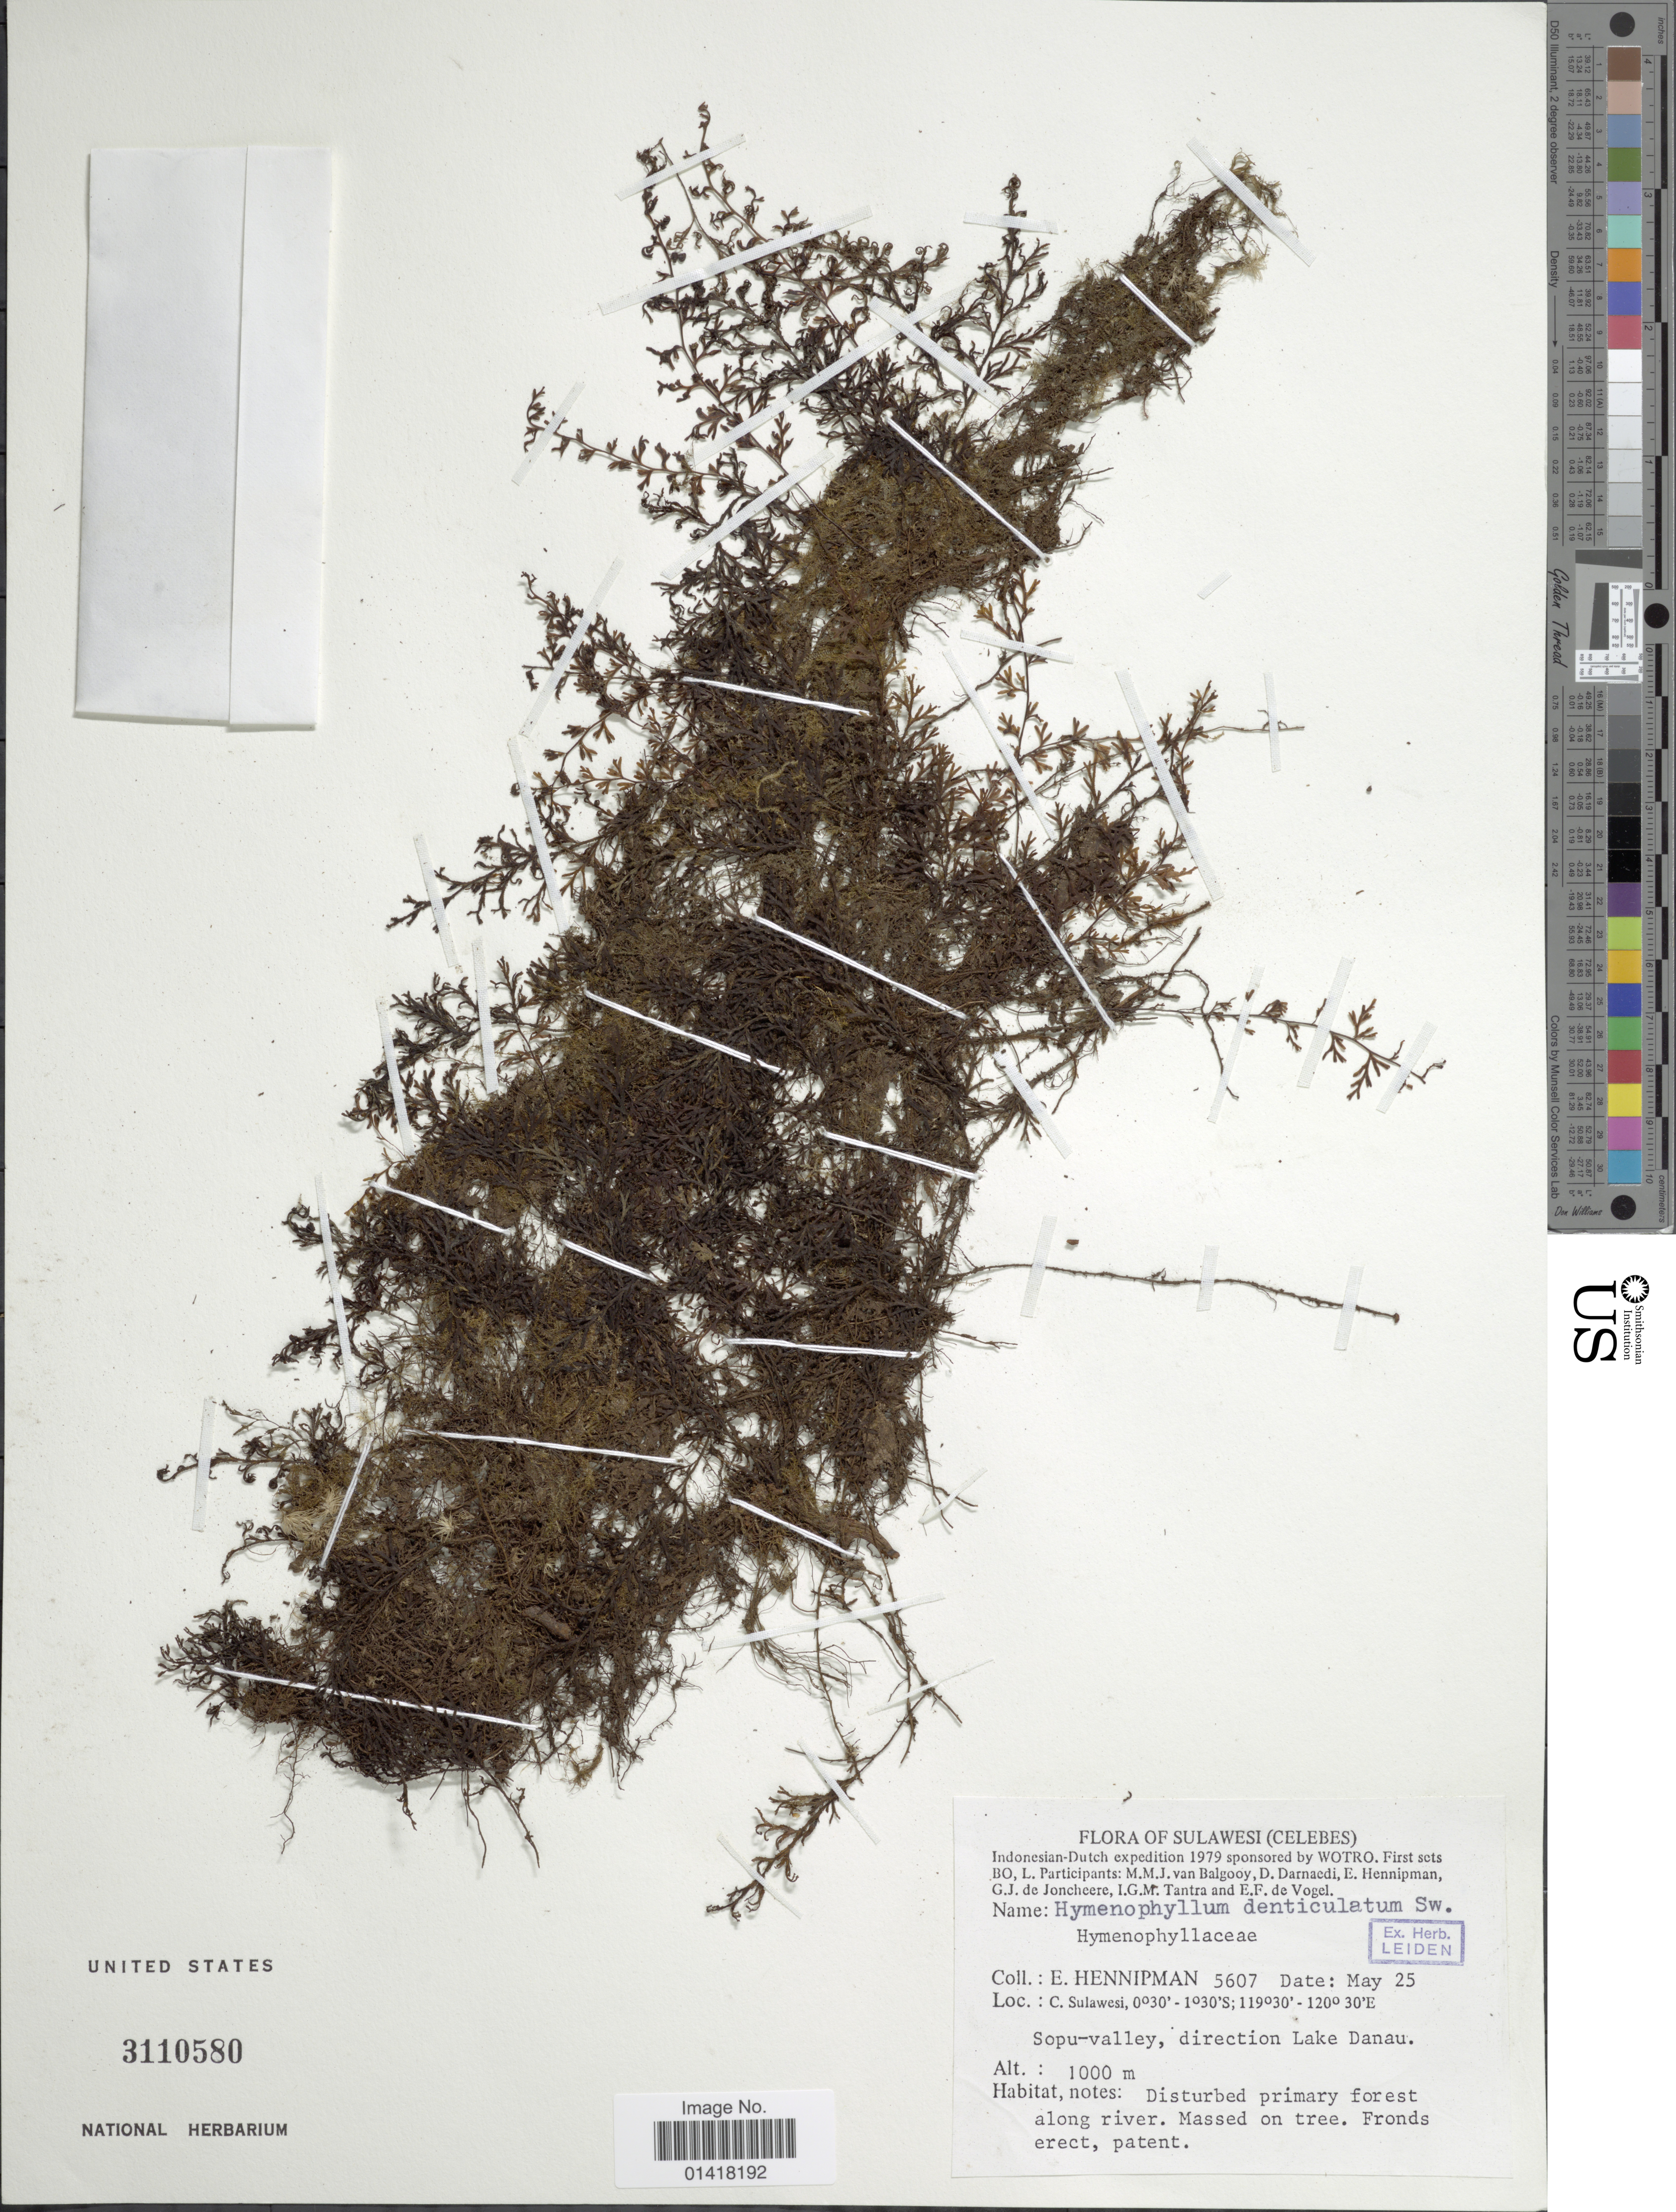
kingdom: Plantae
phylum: Tracheophyta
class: Polypodiopsida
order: Hymenophyllales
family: Hymenophyllaceae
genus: Hymenophyllum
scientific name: Hymenophyllum denticulatum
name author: Sw.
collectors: E. Hennipman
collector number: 5607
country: Indonesia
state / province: Sulawesi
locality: Celebes. C. Sulawesi. Sopu-valley, direction Lake Danau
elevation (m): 1000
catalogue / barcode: US 3110580